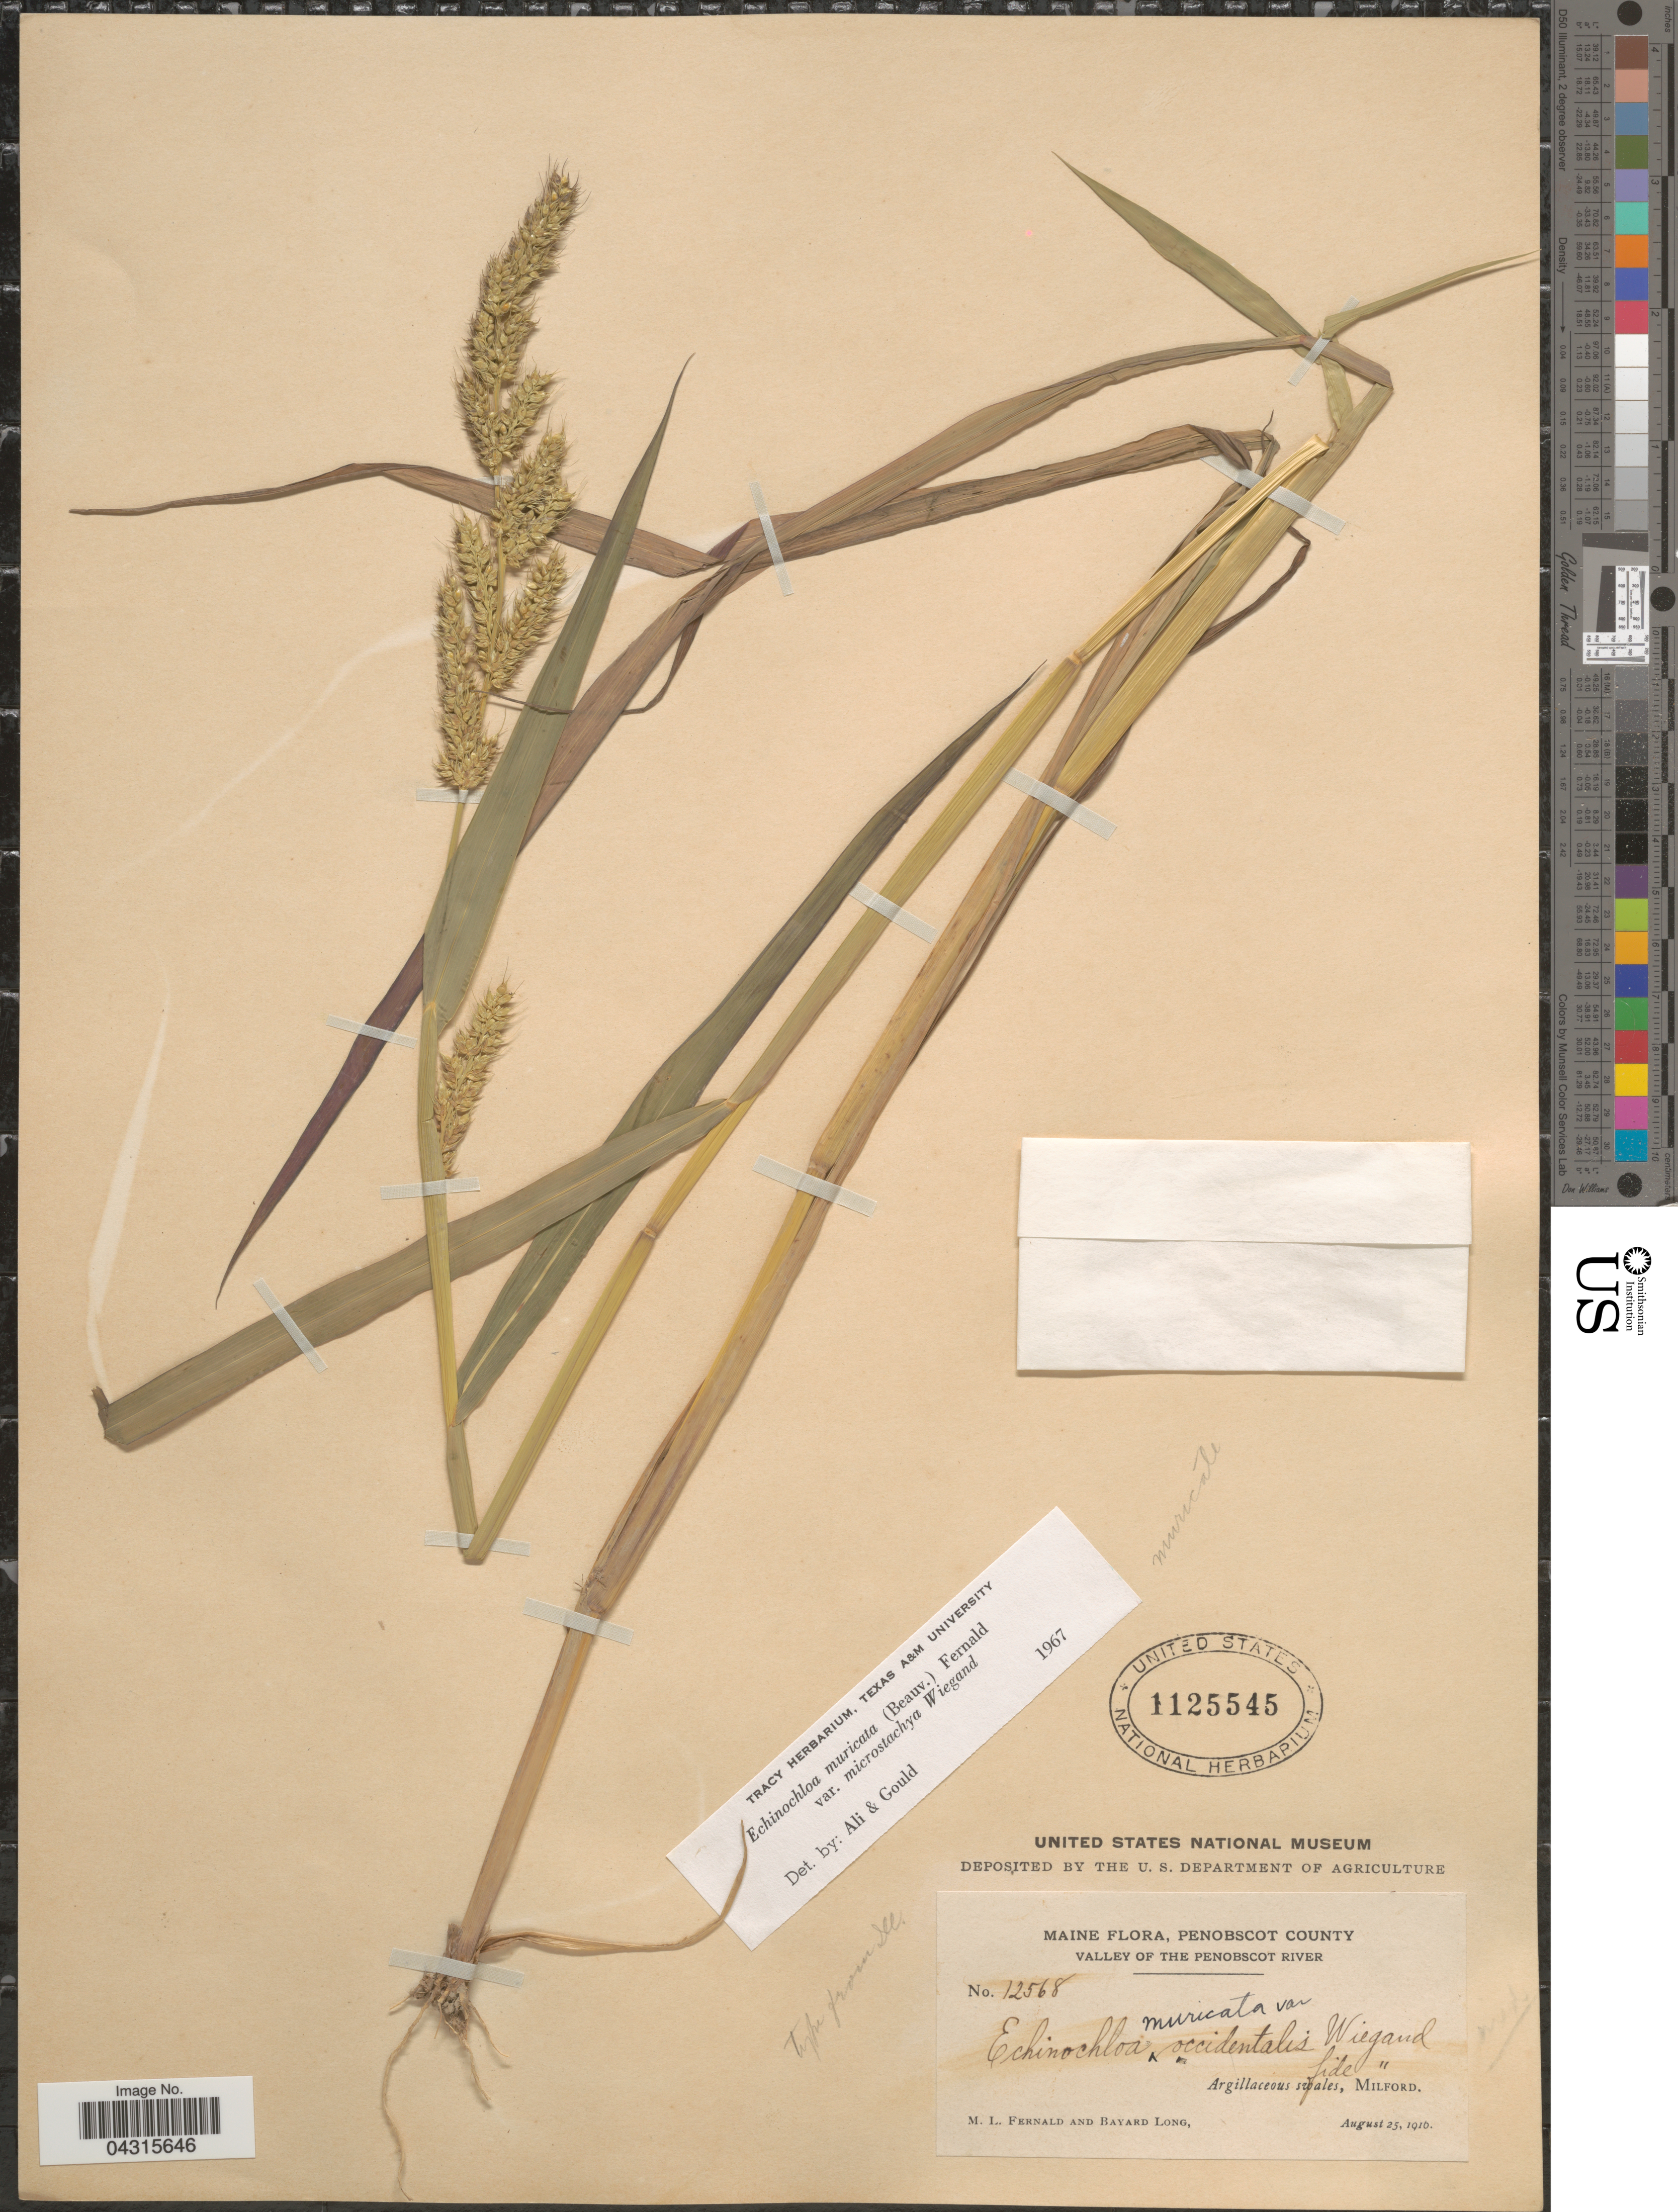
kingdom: Plantae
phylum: Tracheophyta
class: Liliopsida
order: Poales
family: Poaceae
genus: Echinochloa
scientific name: Echinochloa muricata var. microstachya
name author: Wiegand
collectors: M. L. Fernald & B. Long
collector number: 12568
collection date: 1916-08-25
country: United States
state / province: Maine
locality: Penobscot County. Valley of The Penobscot River. Argillaceous swales, Milford.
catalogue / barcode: US 1125545